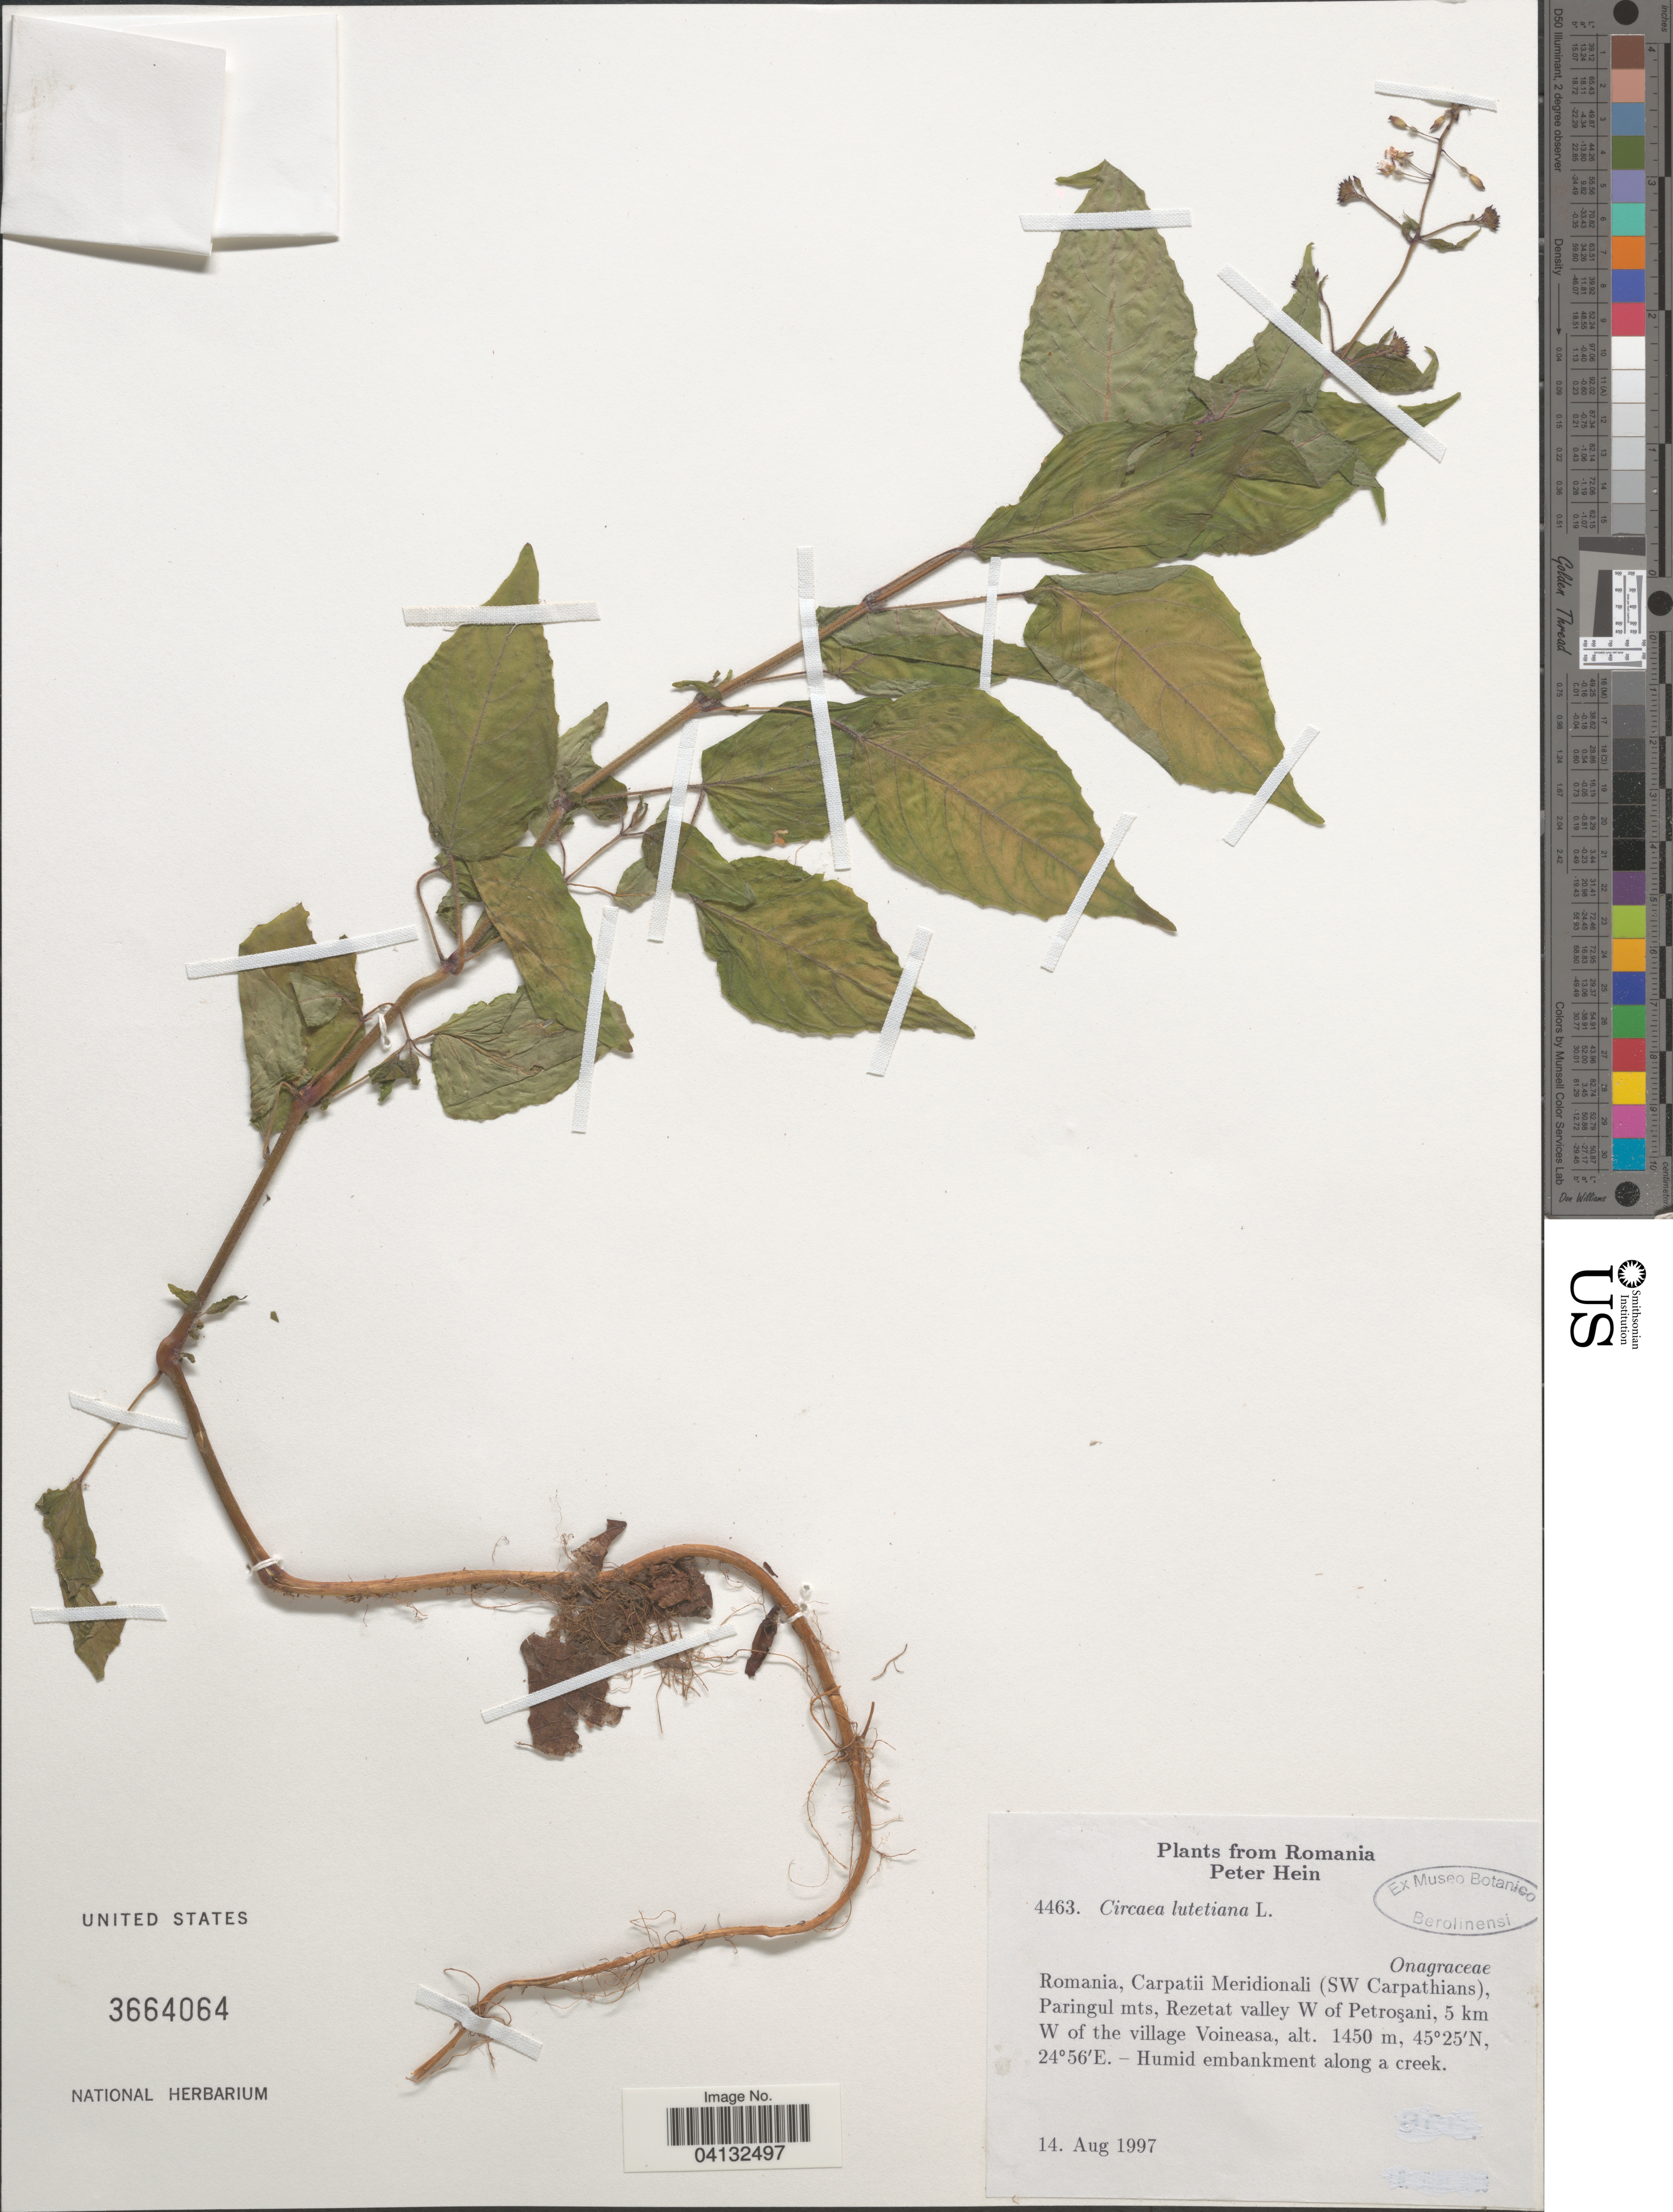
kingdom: Plantae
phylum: Tracheophyta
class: Magnoliopsida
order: Myrtales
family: Onagraceae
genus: Circaea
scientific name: Circaea lutetiana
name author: L.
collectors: P. Hein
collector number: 4463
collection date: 1997-08-14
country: Romania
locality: Carpatii Meridionali (SW Carpathians), Paringul mts, Rezetat valley W of Petroşani, 5 km W of the village Voineasa.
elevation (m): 1450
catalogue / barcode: US 3664064